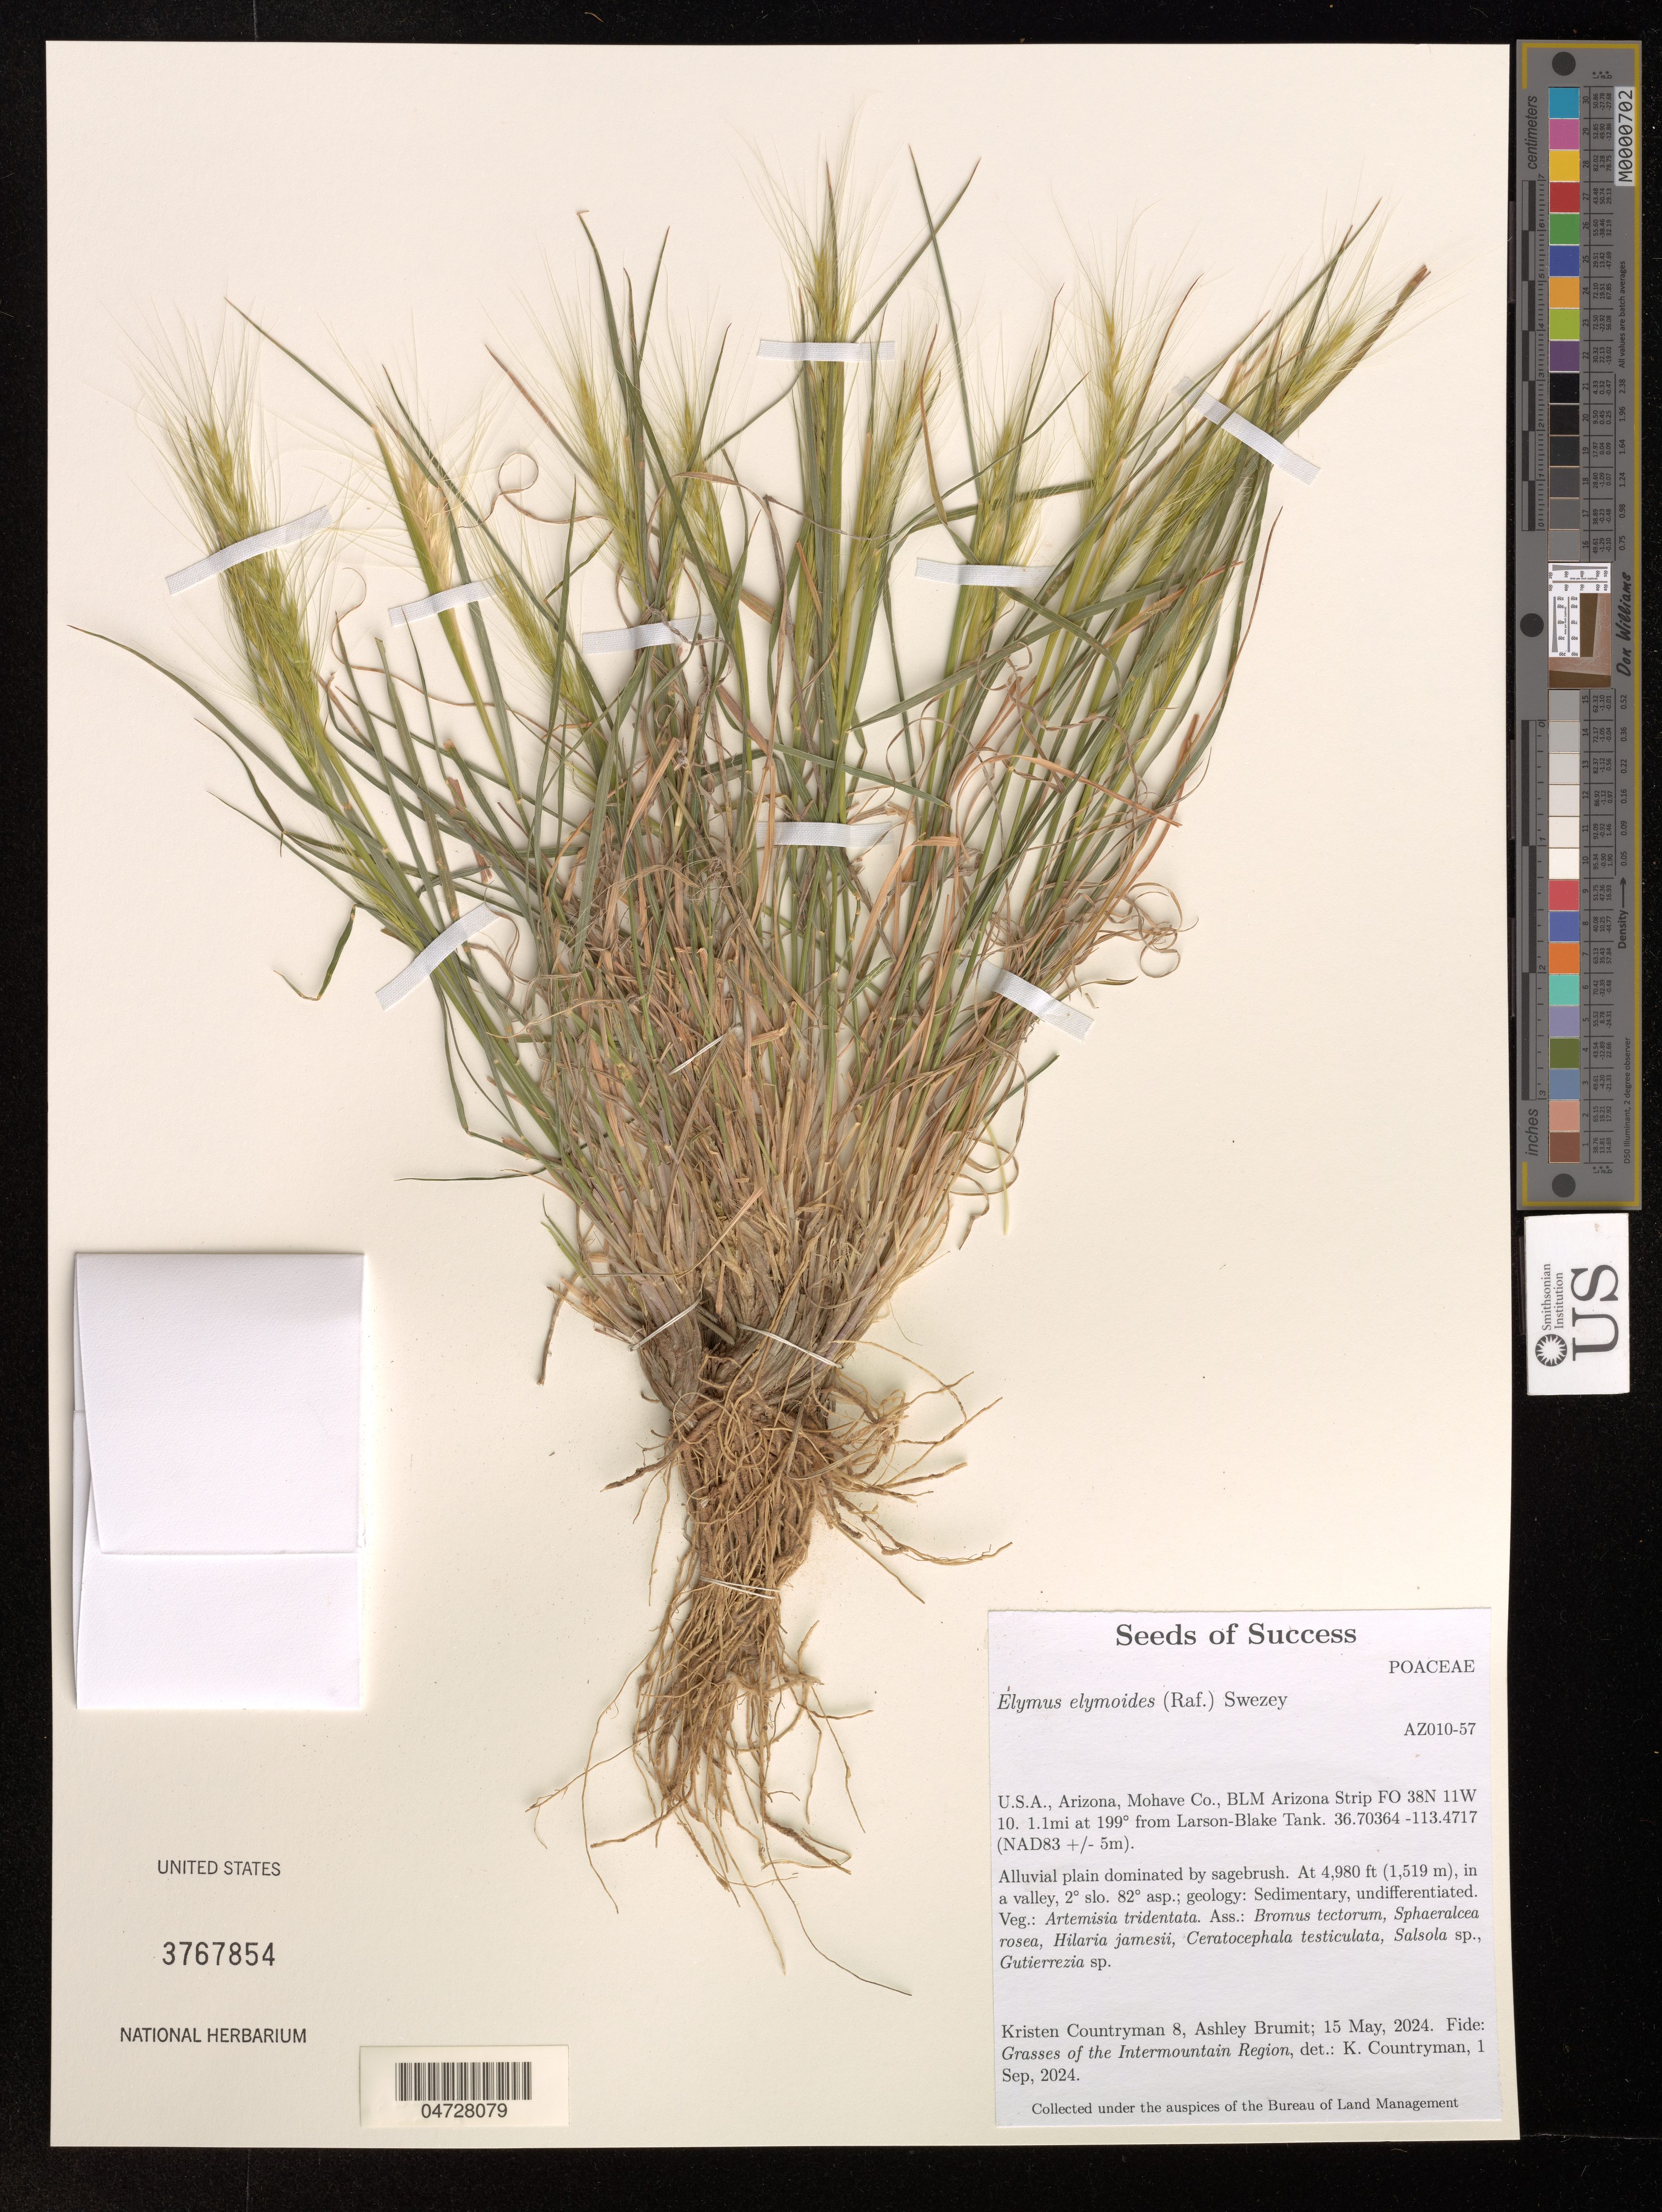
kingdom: Plantae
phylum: Tracheophyta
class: Liliopsida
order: Poales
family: Poaceae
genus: Elymus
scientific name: Elymus elymoides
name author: (Raf.) Swezey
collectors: K. Countryman & A. Brumit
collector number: AZ010-57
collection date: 2024-05-15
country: United States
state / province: Arizona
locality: Mohave, Co., BLM Arizona Strip FO.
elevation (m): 1518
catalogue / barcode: US 3767854